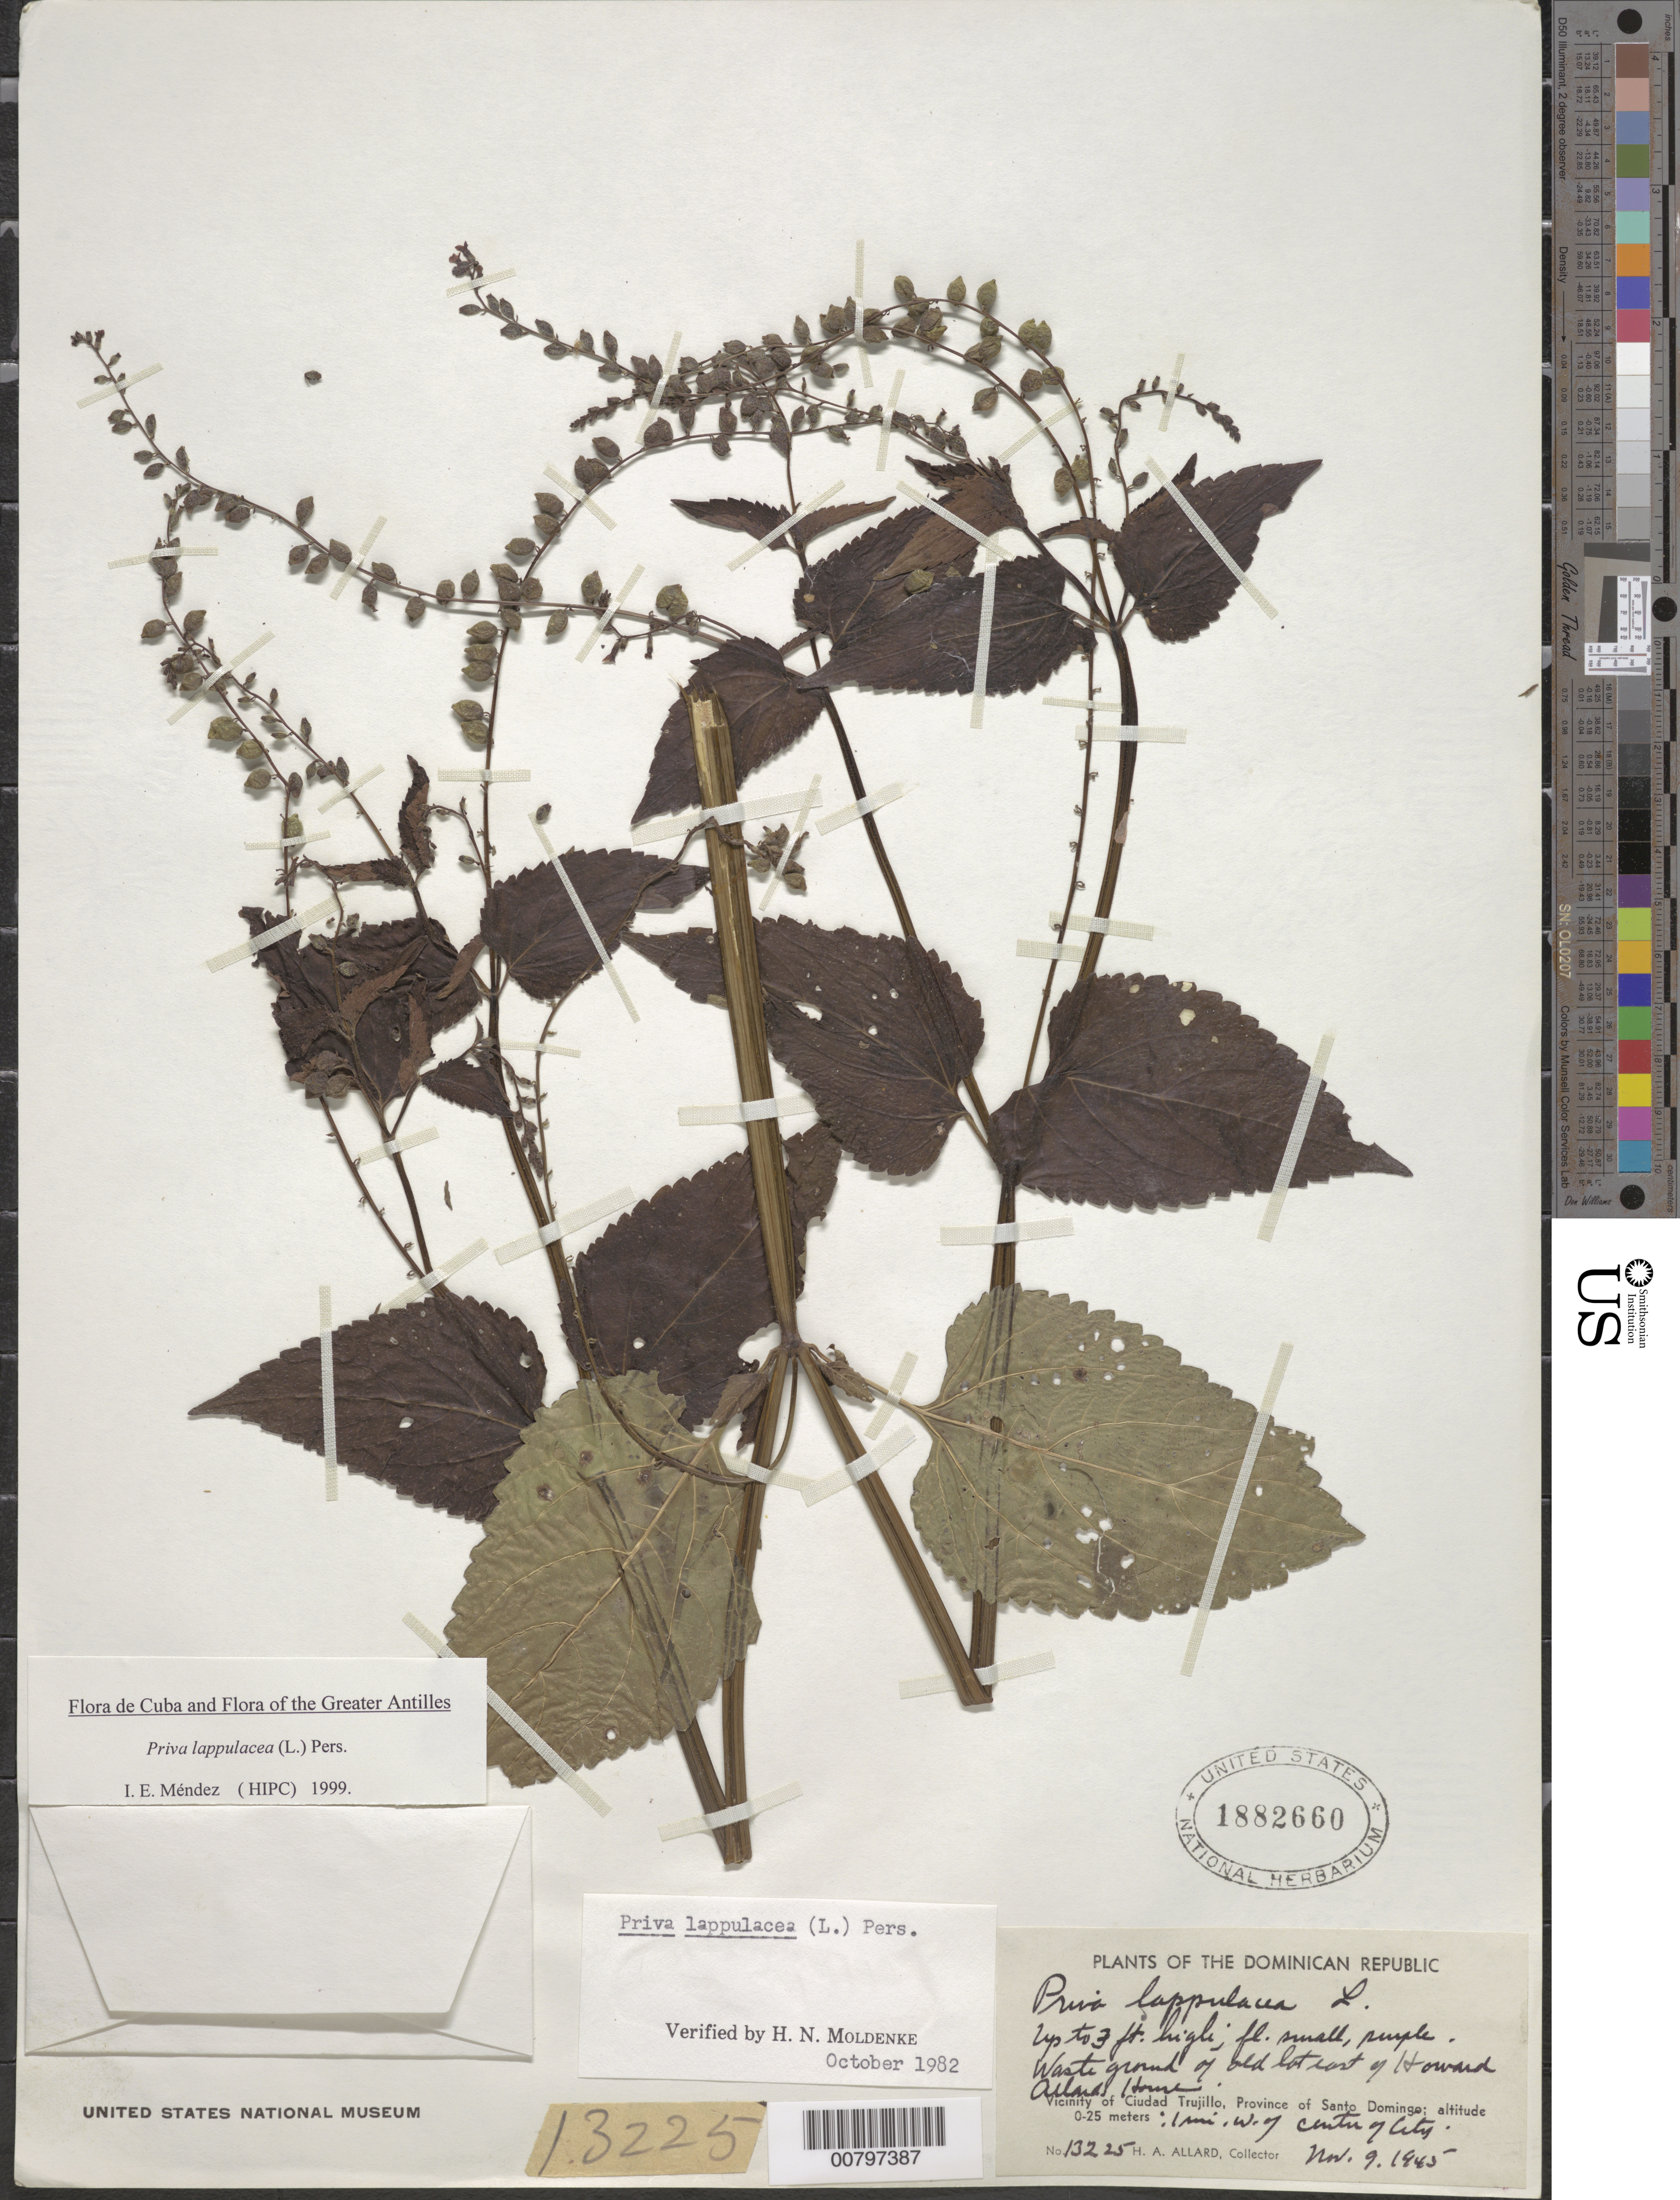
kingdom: Plantae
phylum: Tracheophyta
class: Magnoliopsida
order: Lamiales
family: Verbenaceae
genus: Priva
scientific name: Priva lappulacea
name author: (L.) Pers.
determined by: Méndez, Isidro E., (HIPC)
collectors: H. A. Allard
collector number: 13225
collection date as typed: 09 Nov 1945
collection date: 1945-11-09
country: Dominican Republic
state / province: Distrito Nacional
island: Hispaniola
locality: Vicinity of Santo Domingo, E of Howard Allard's home 1 m W of center of city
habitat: Waste grounds of old lot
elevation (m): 0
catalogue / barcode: US 1882660